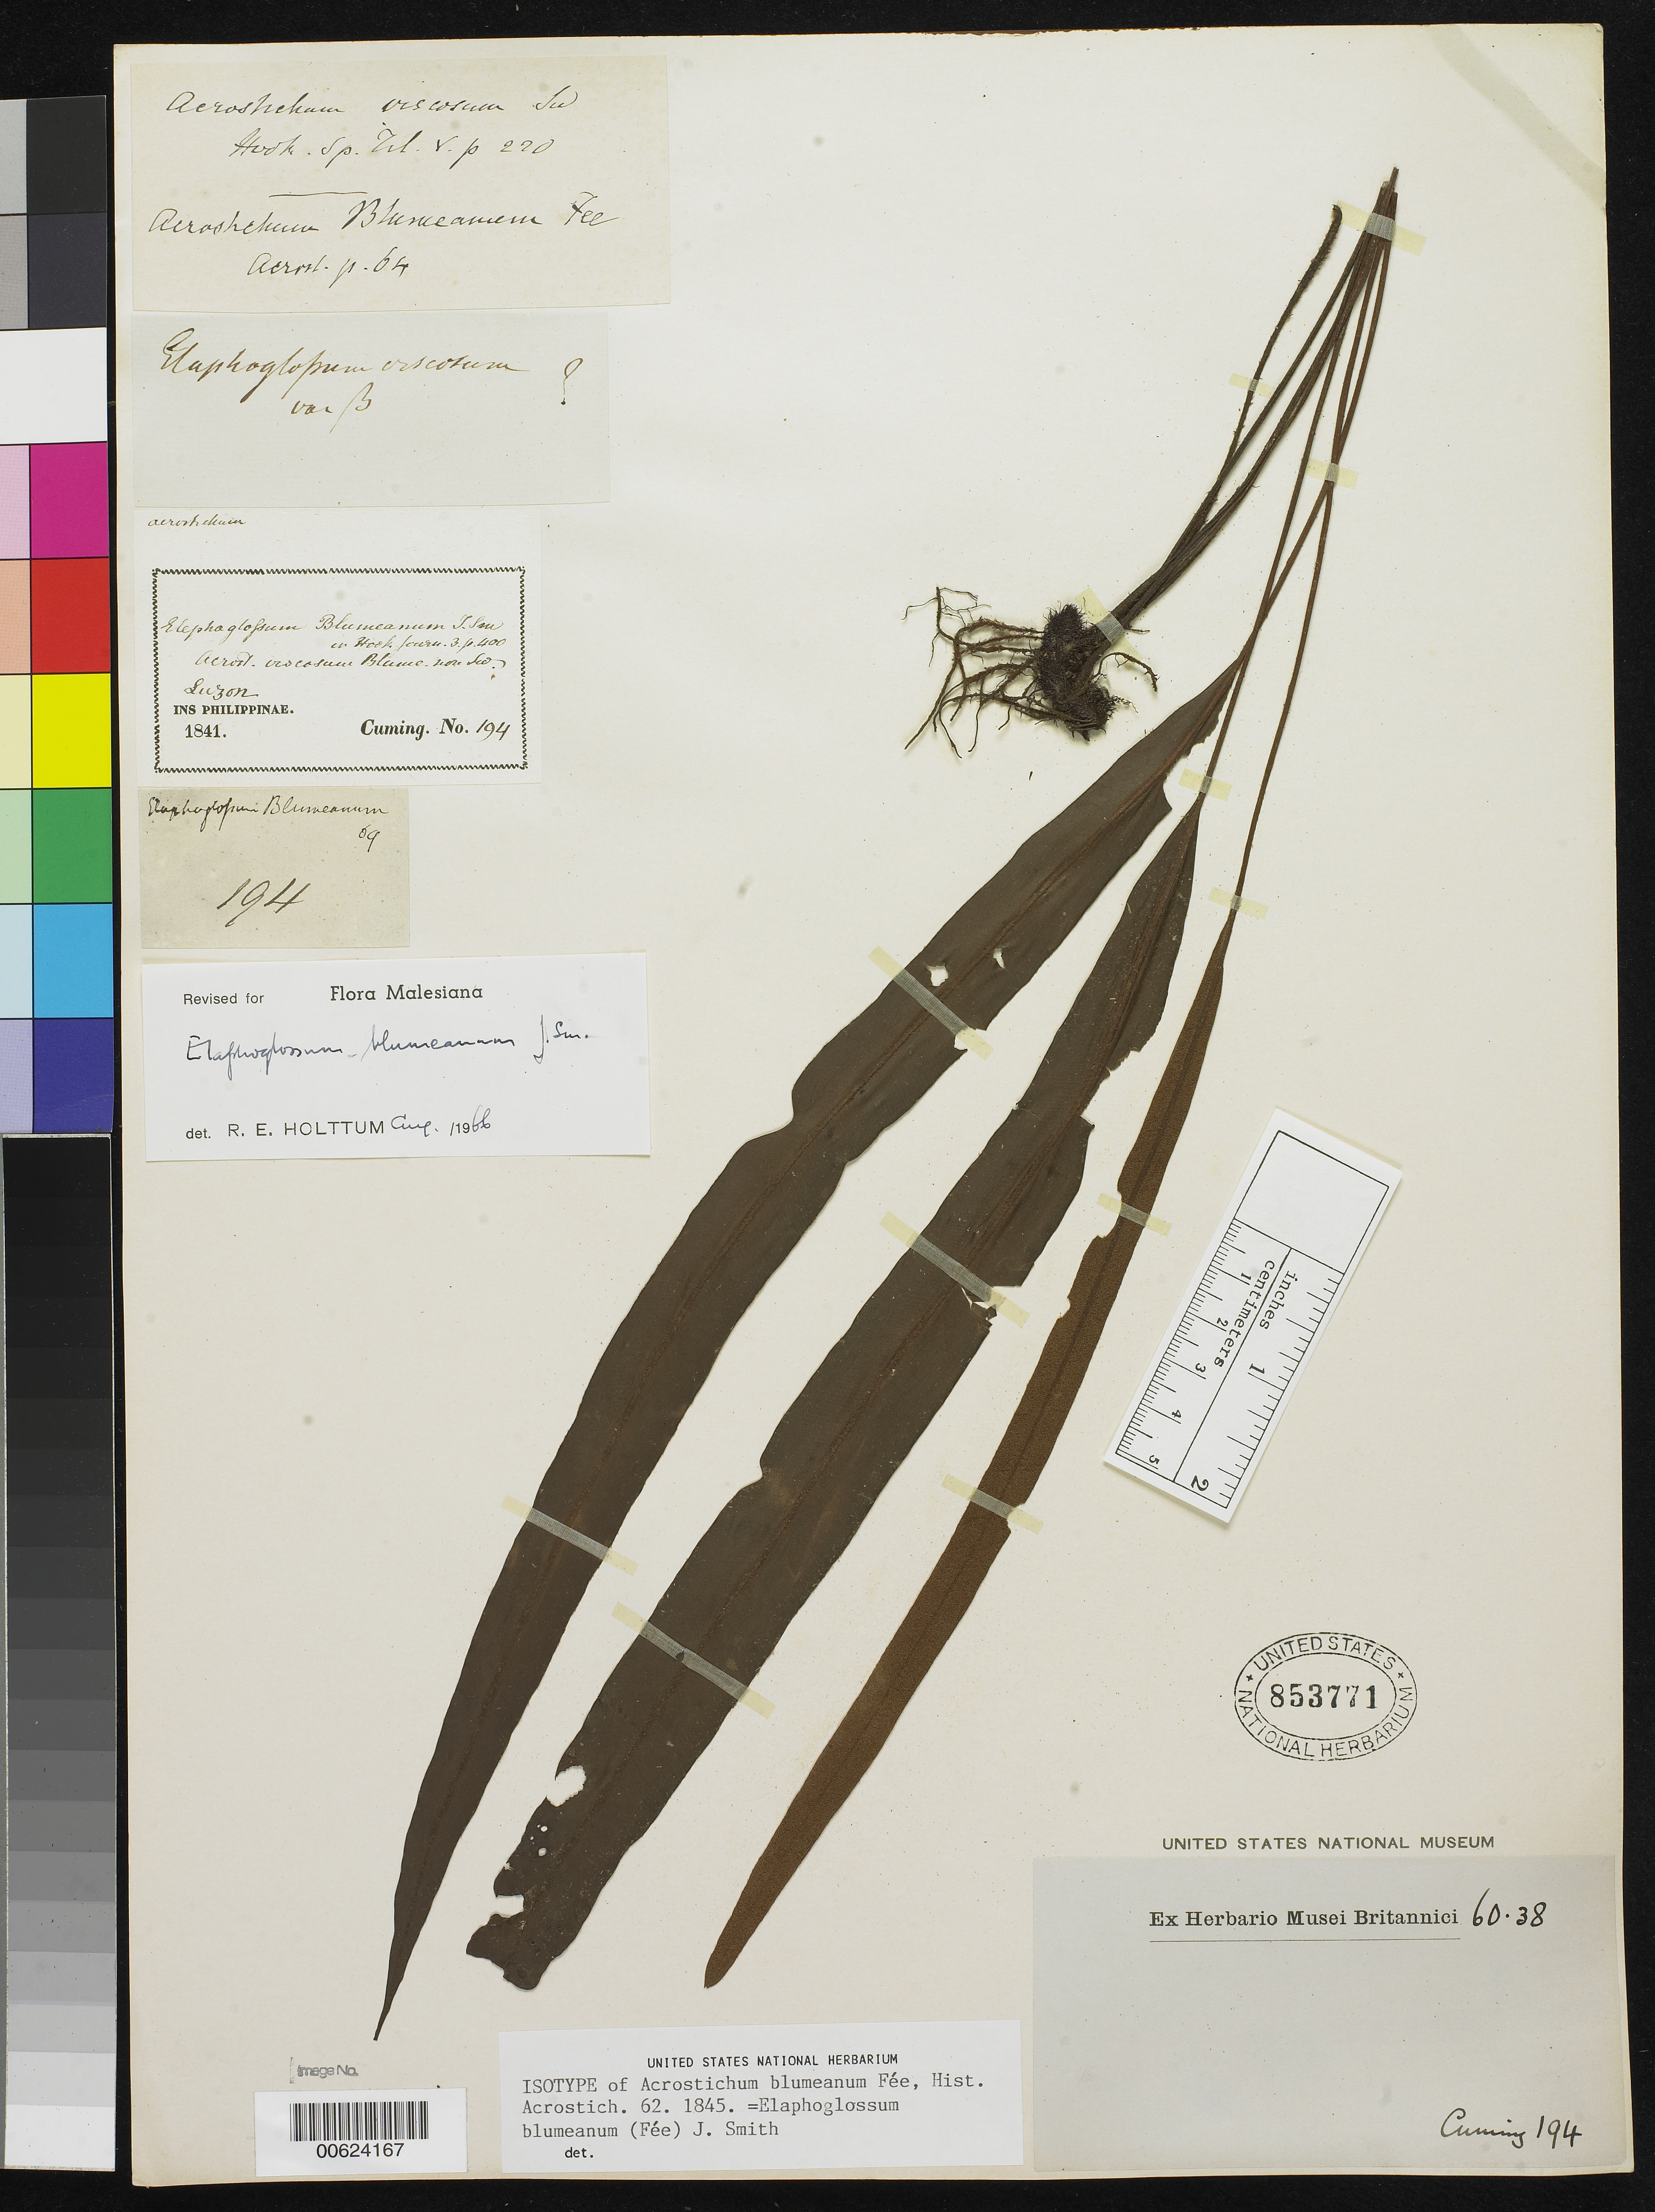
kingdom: Plantae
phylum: Tracheophyta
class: Polypodiopsida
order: Polypodiales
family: Pteridaceae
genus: Acrostichum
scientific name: Acrostichum blumeanum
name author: Fée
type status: Isotype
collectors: H. Cuming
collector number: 194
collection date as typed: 1841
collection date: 1841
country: Philippines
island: Luzon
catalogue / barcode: US 853771